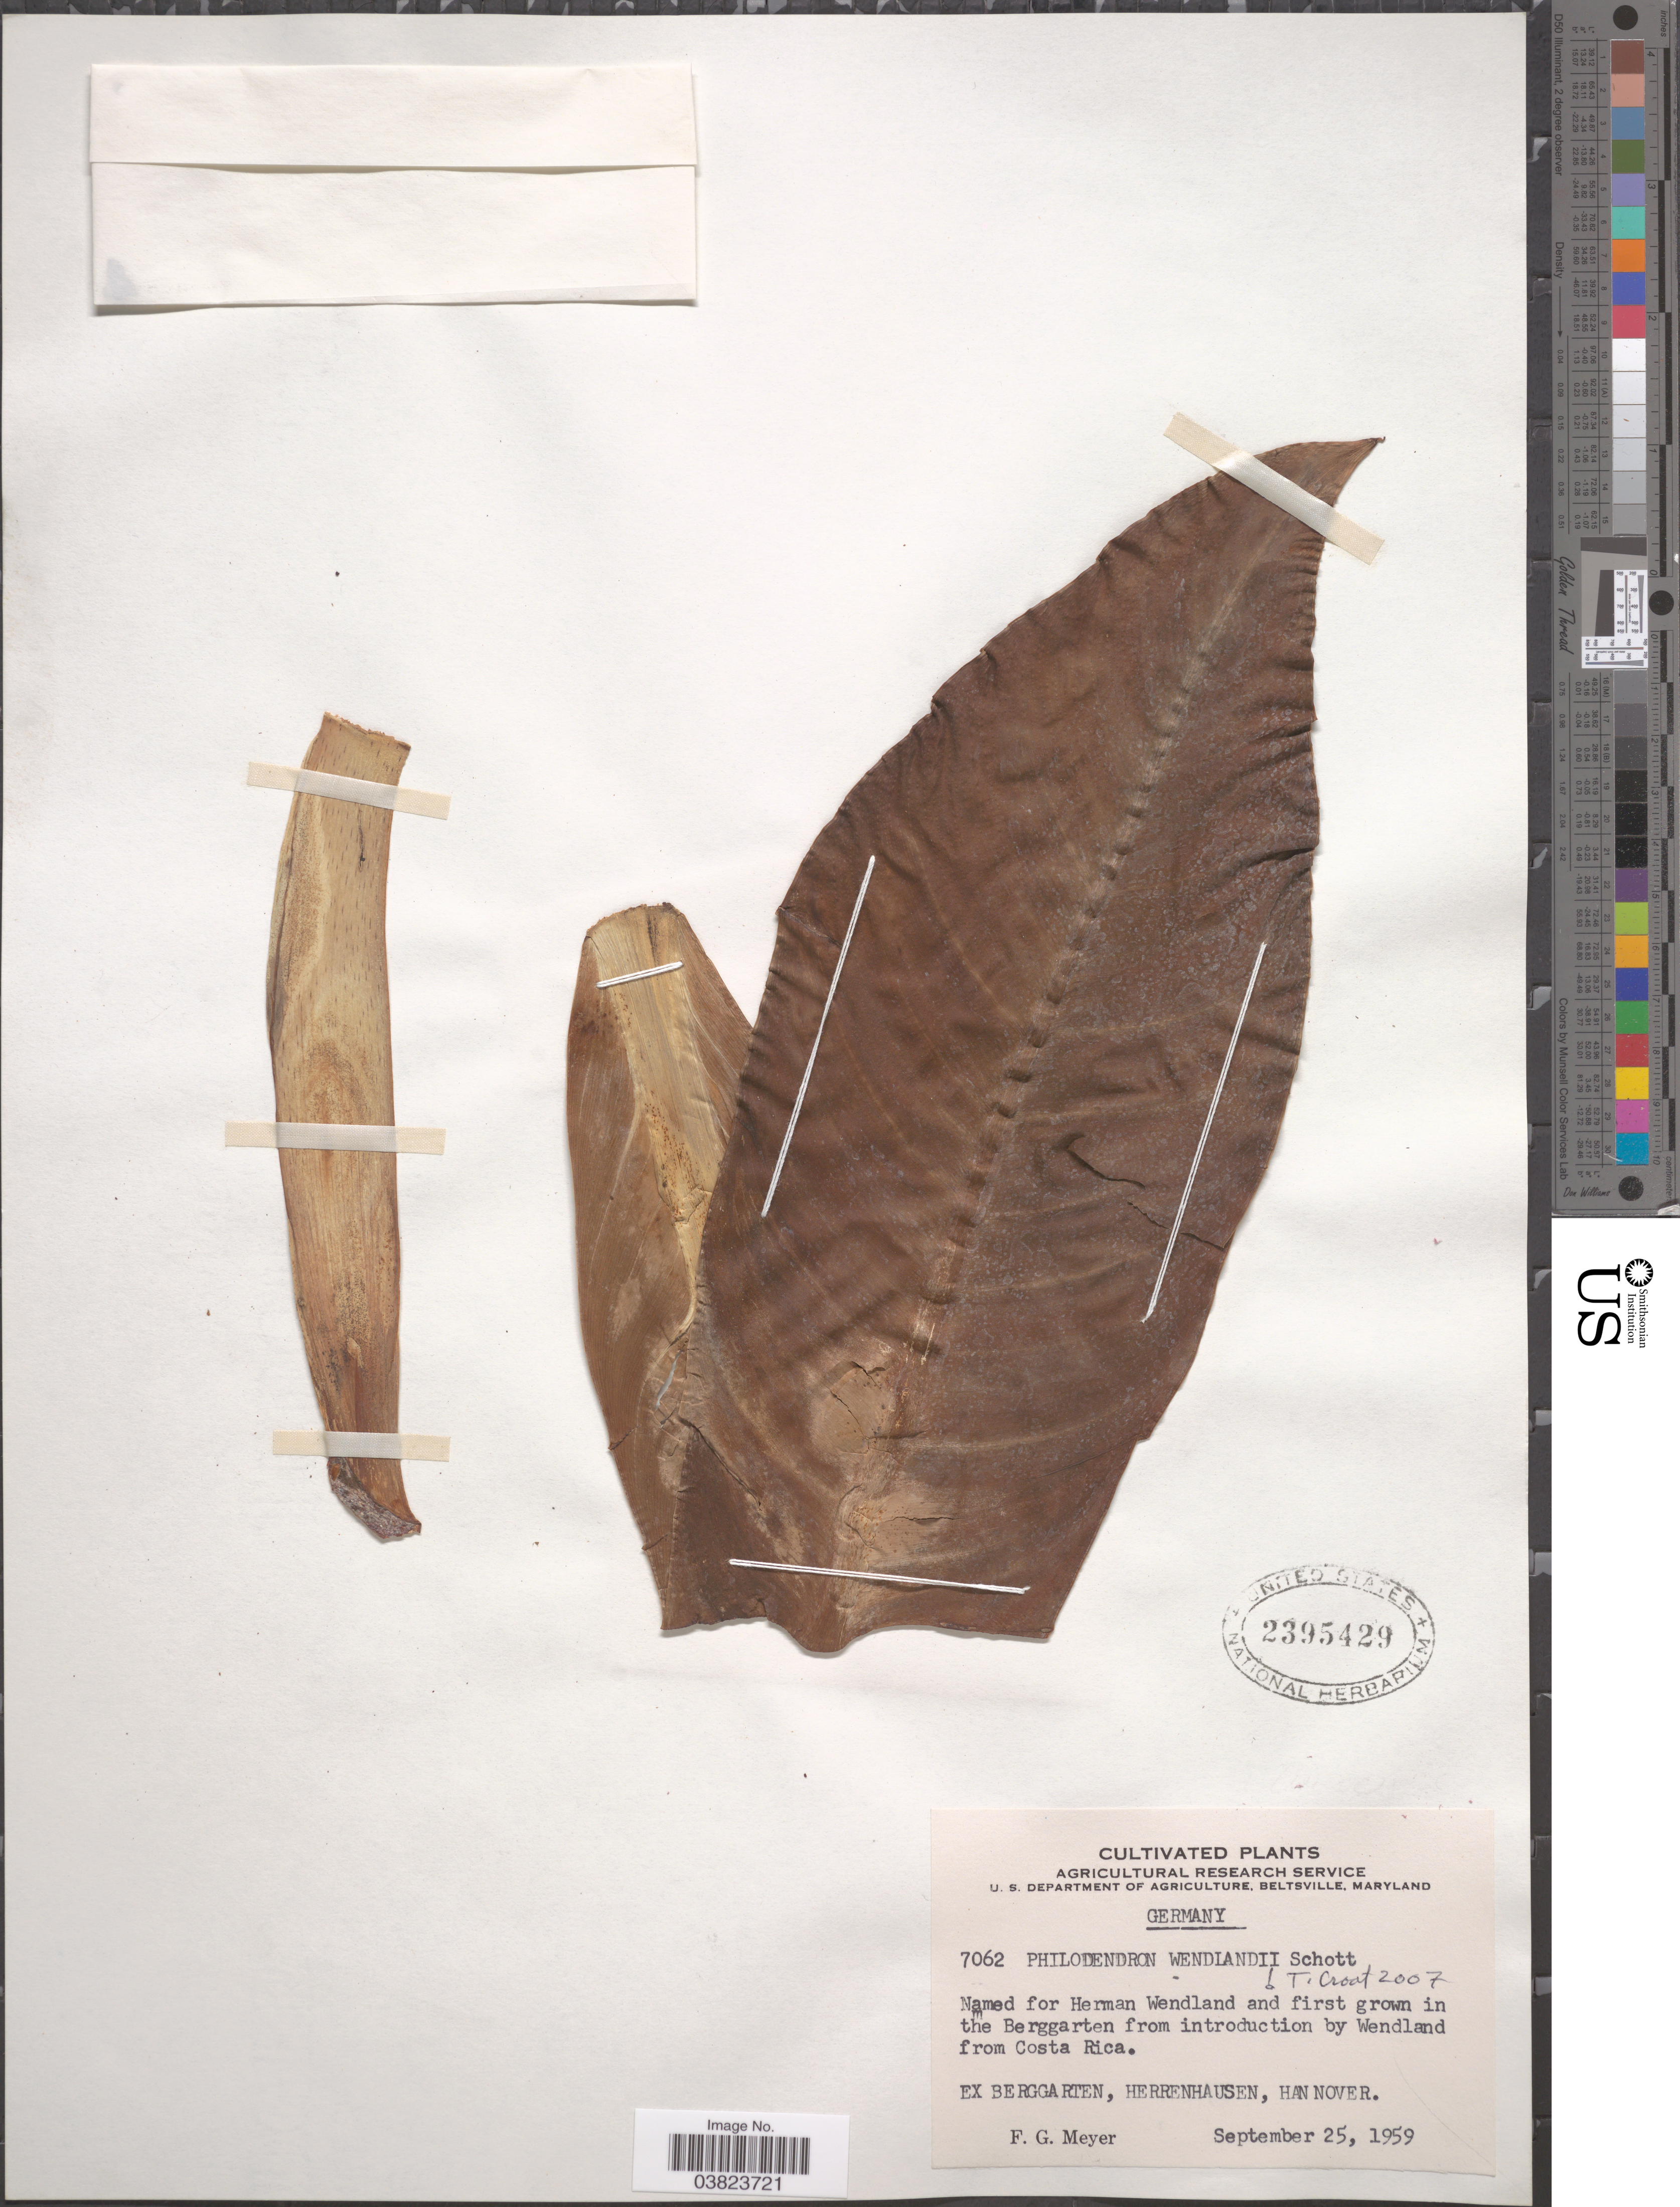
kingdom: Plantae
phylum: Tracheophyta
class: Liliopsida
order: Alismatales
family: Araceae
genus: Philodendron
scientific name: Philodendron wendlandii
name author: Schott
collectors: F. G. Meyer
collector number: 7062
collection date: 1959-09-25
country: Germany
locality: Ex Berggarten, Herrenhausen, Han Nover.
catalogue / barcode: US 2395429